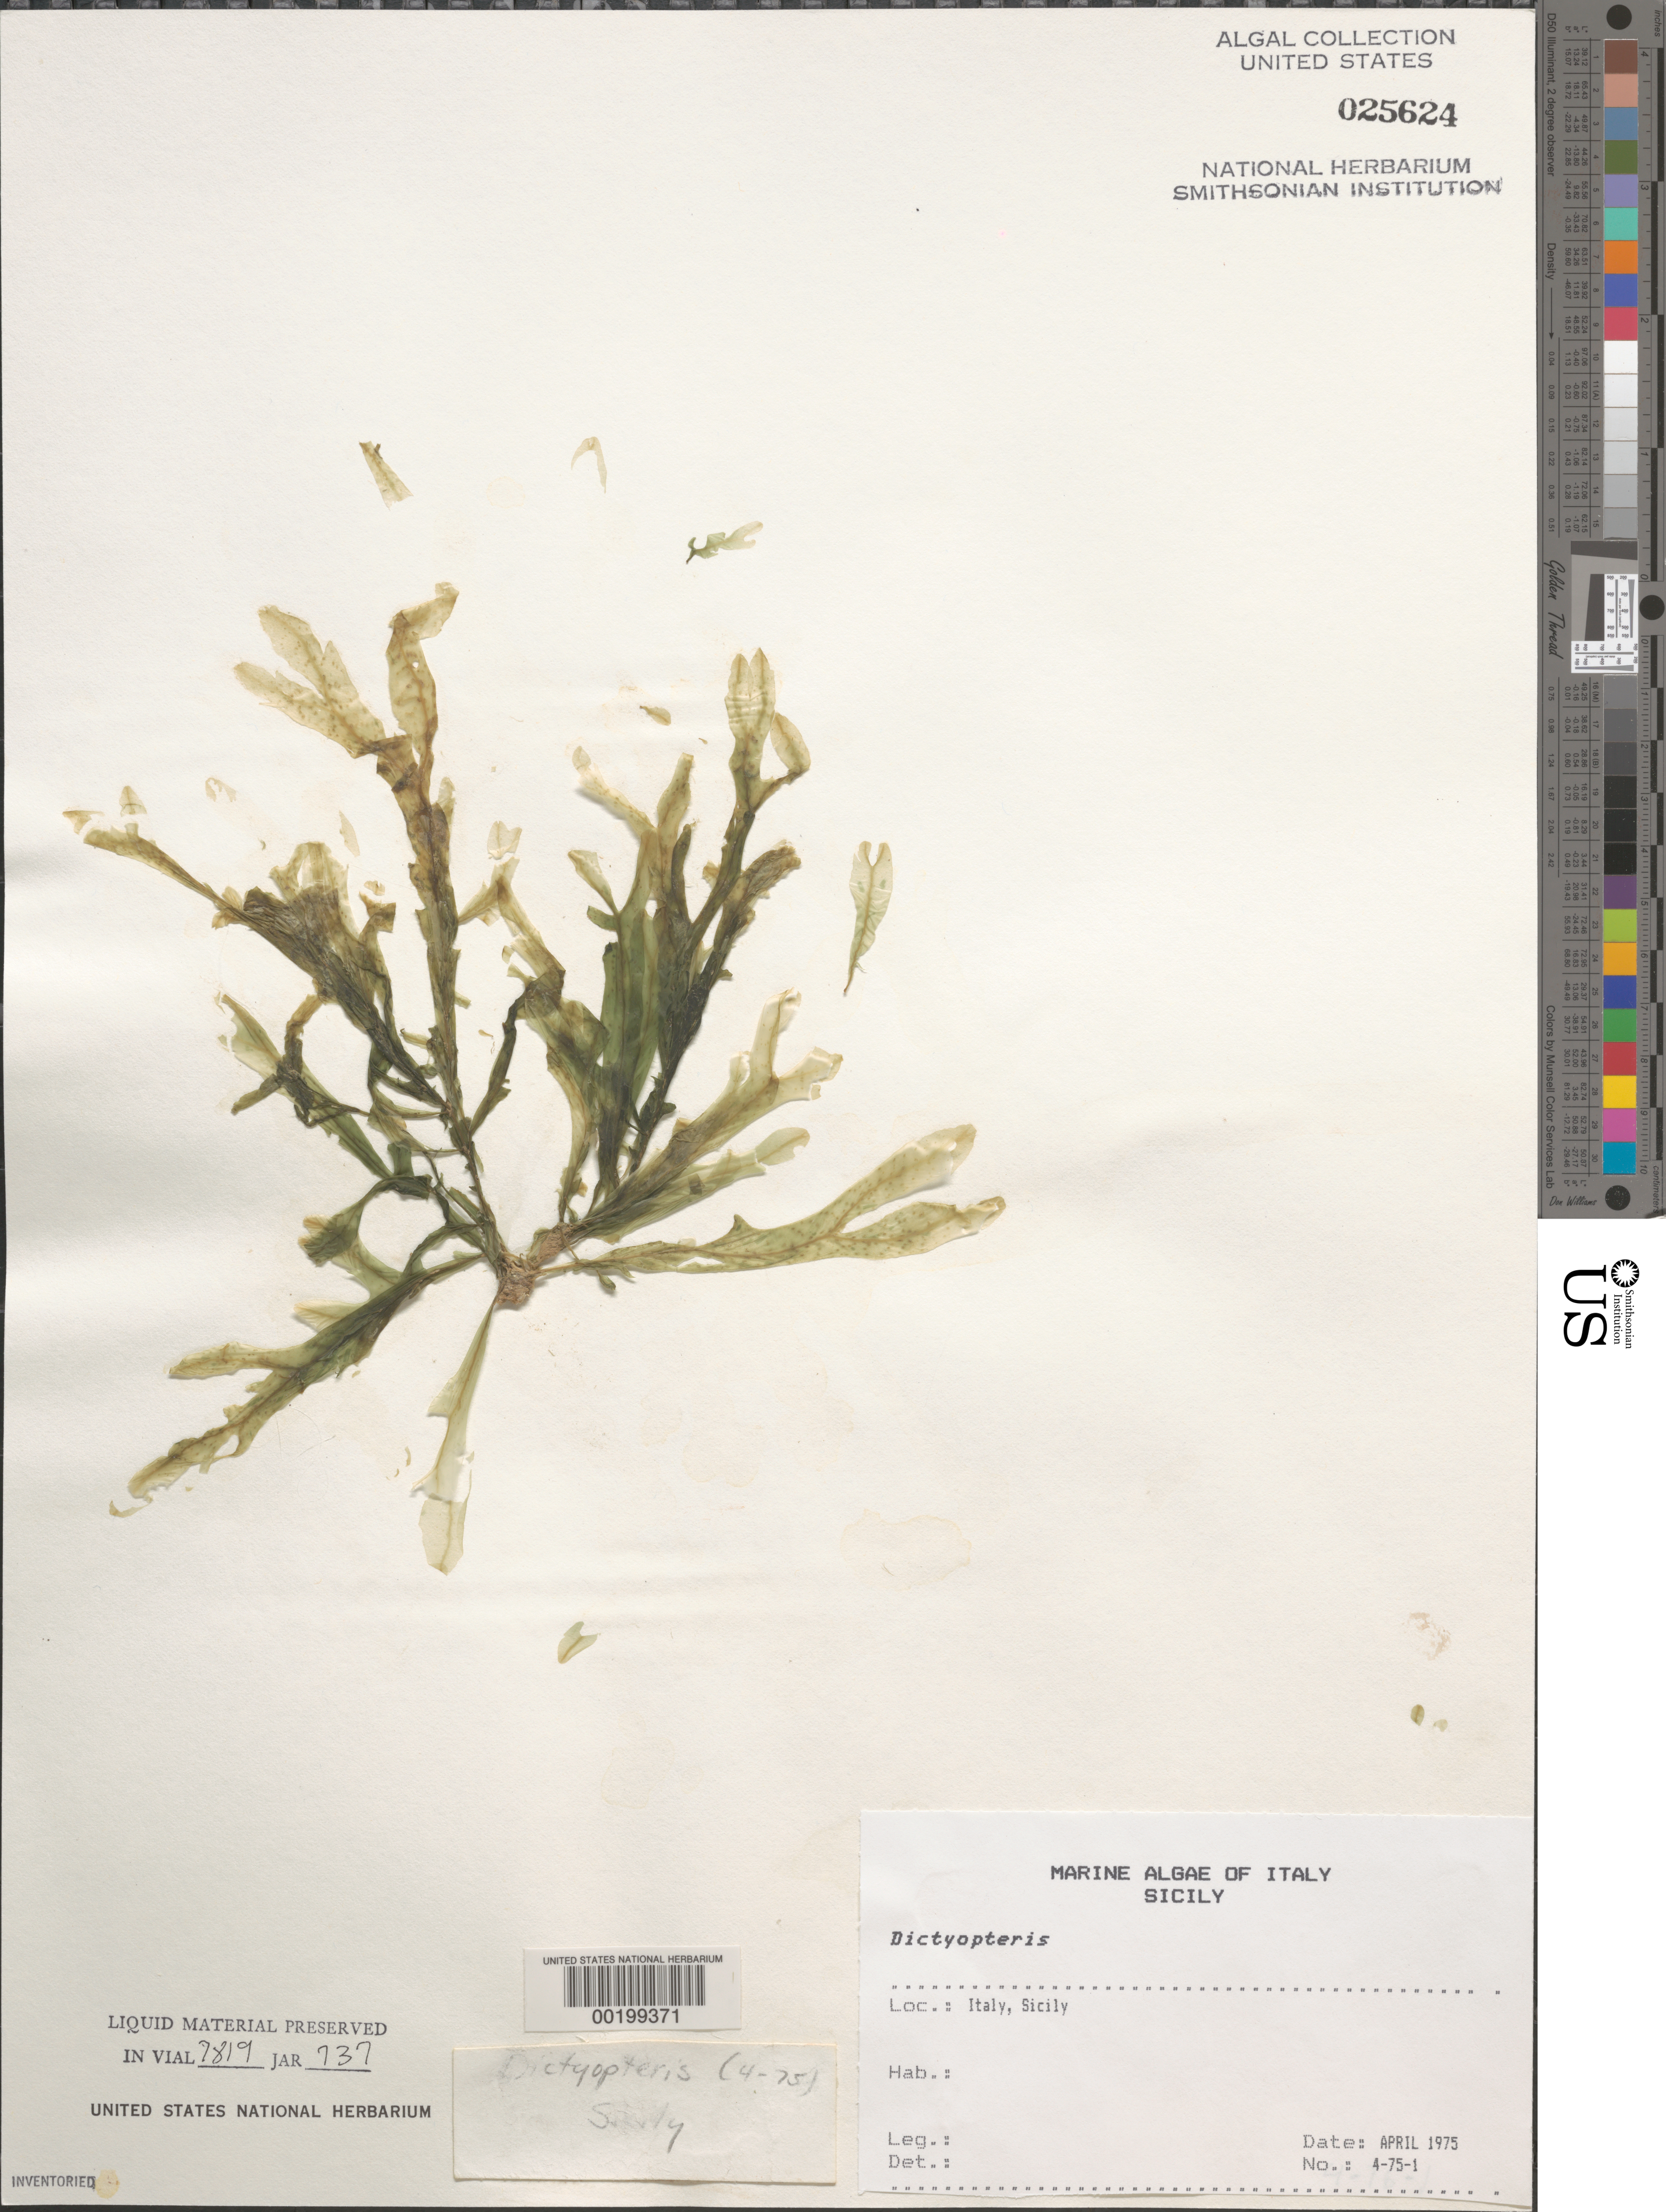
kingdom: Chromista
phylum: Ochrophyta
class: Phaeophyceae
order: Dictyotales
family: Dictyotaceae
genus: Dictyopteris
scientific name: Dictyopteris sp.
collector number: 4-75-1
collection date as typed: Apr 1975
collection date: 1975-04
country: Italy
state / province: Siciliana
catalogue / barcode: US 25624